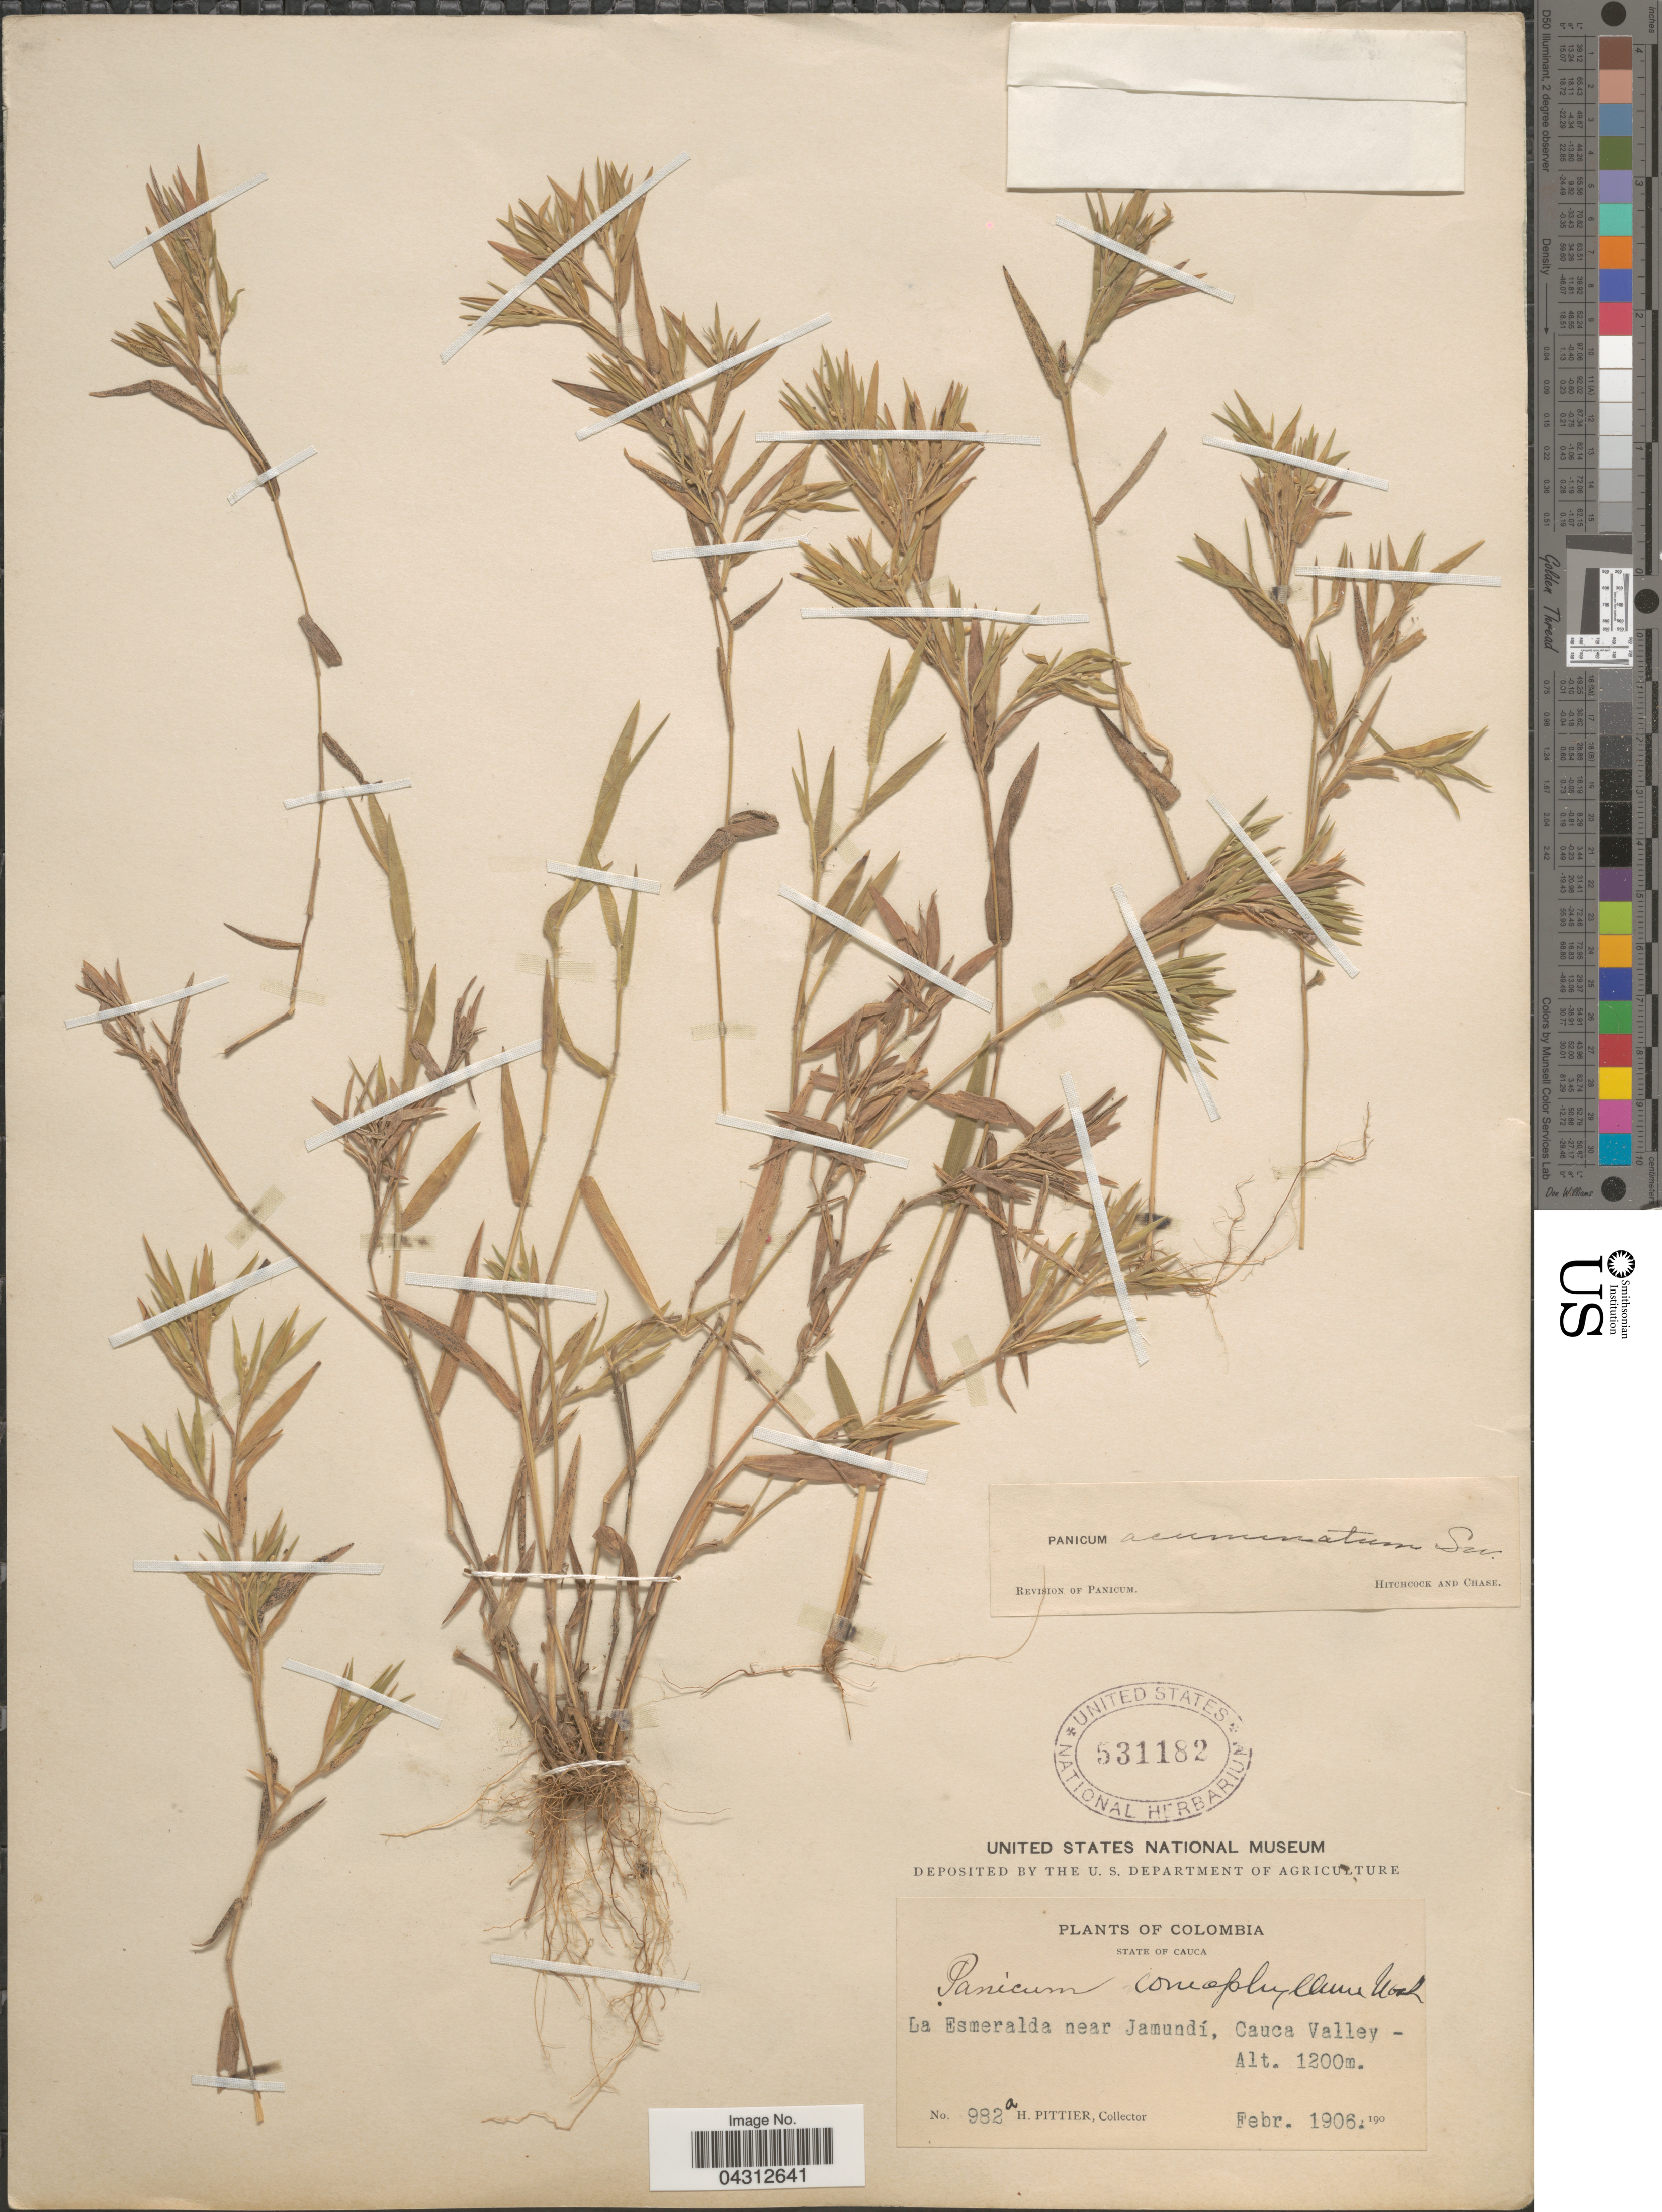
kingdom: Plantae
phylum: Tracheophyta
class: Liliopsida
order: Poales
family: Poaceae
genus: Panicum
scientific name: Panicum acuminatum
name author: Sw.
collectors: H. F. Pittier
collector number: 982a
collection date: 1906-02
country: Colombia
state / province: Cauca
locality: La Esmeralda near Jamundí, Cauca Valley.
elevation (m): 1200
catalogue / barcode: US 531182